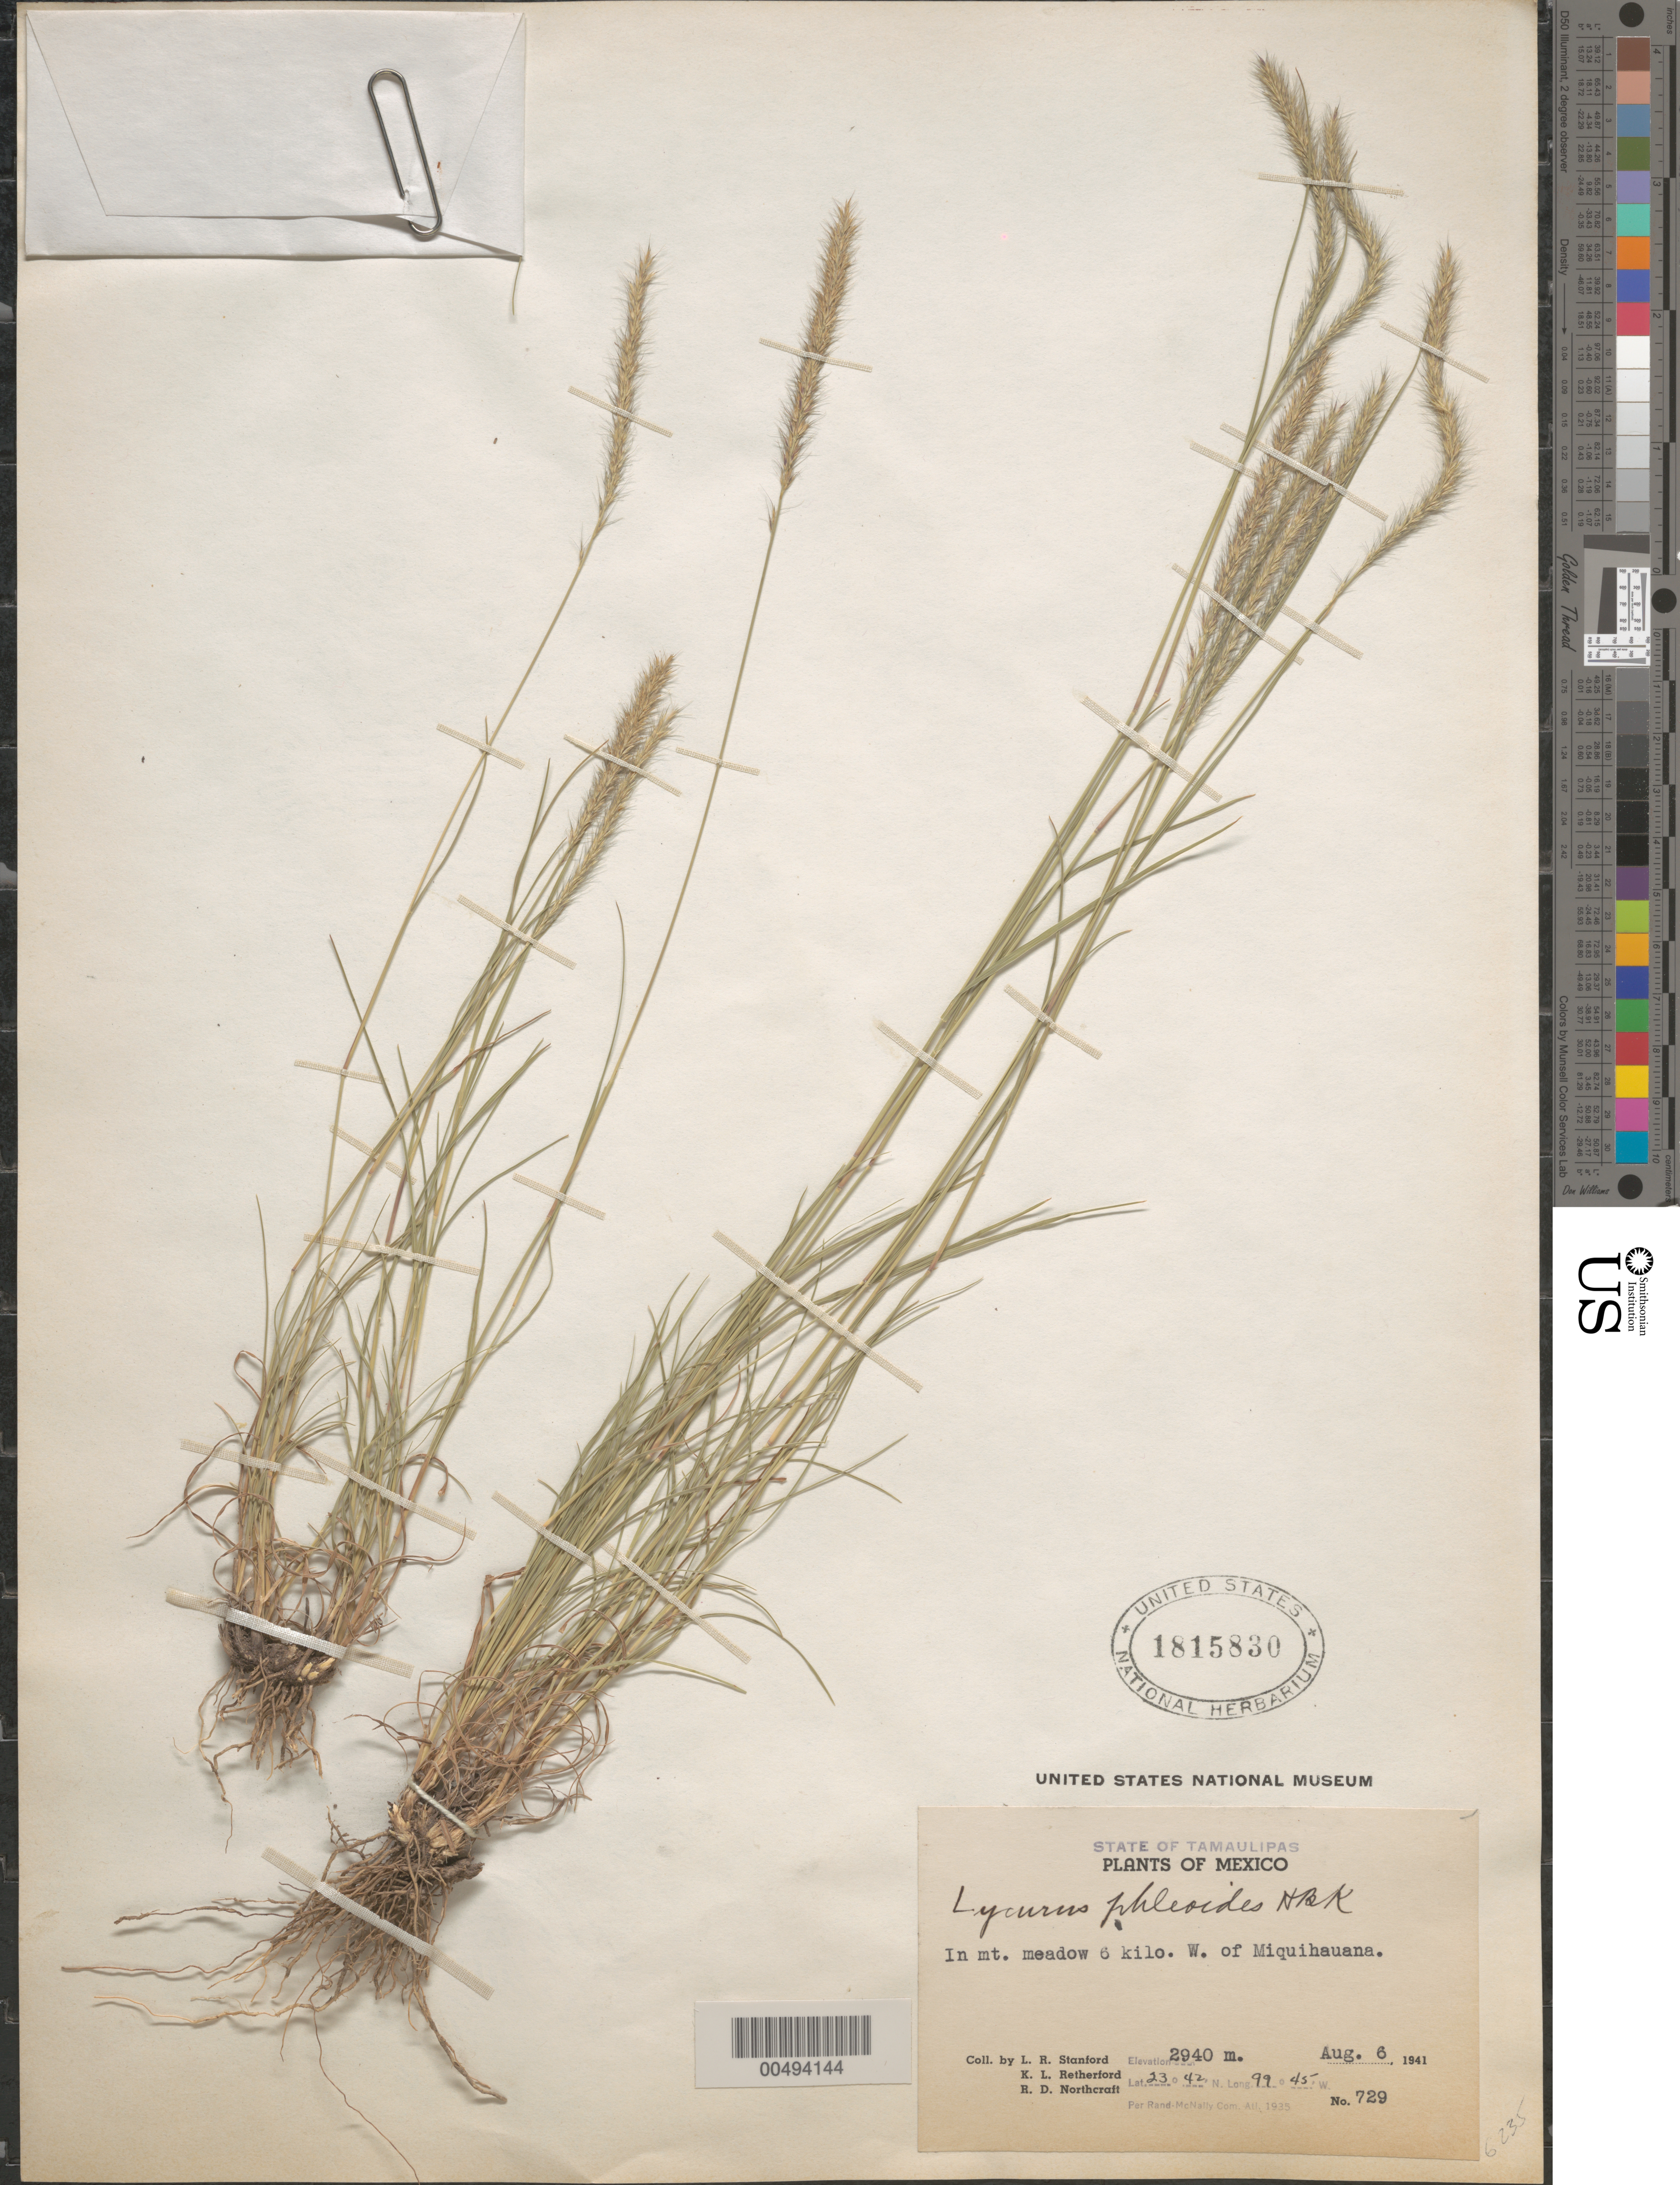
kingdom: Plantae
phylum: Tracheophyta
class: Liliopsida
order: Poales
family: Poaceae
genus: Lycurus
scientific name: Lycurus phleoides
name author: Kunth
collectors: L. R. Stanford, K. Retherford & R. Northcraft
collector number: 729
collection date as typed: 6 Aug 1941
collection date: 1941-08-06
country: Mexico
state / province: Tamaulipas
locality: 6 km W of Miquihauana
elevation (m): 2940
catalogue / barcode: US 1815830